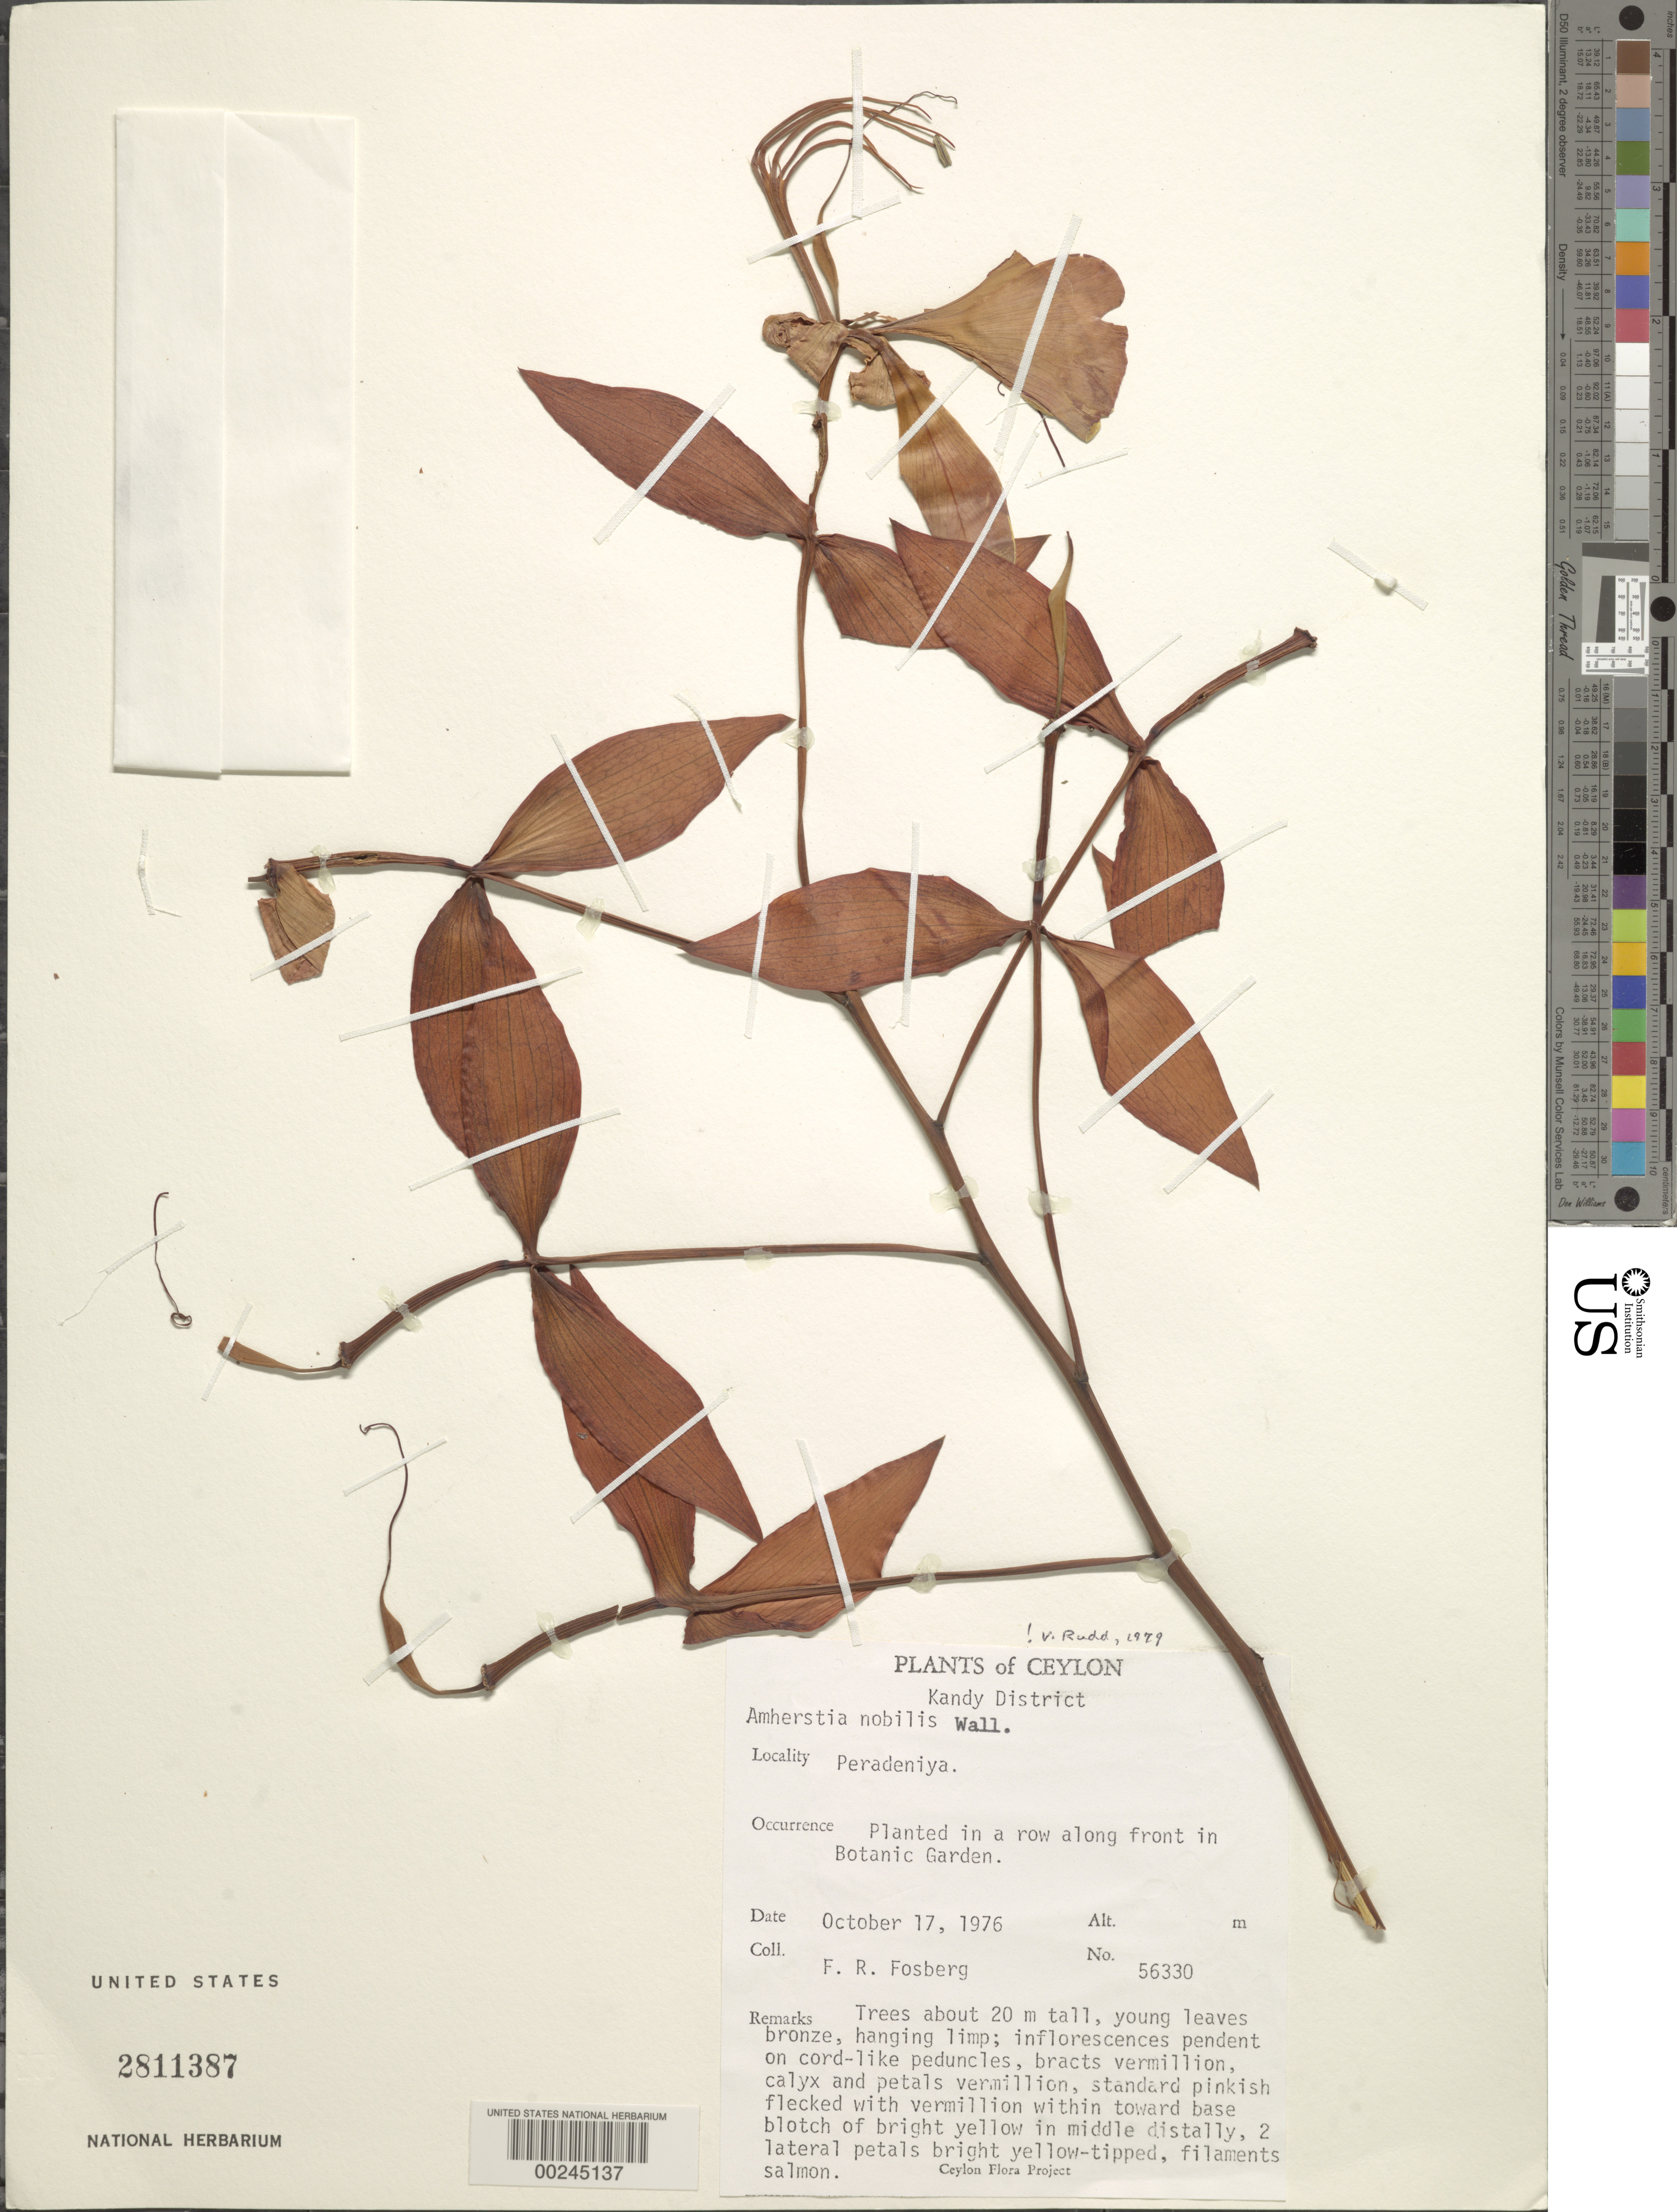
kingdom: Plantae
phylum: Tracheophyta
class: Magnoliopsida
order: Fabales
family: Fabaceae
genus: Amherstia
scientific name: Amherstia nobilis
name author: (Oliv.) Kuntze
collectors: F. R. Fosberg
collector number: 56330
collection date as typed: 17 Oct 1976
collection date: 1976-10-17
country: Sri Lanka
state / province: Central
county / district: Kandy Dist.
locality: In a row along front in botanic garden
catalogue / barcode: US 2811387